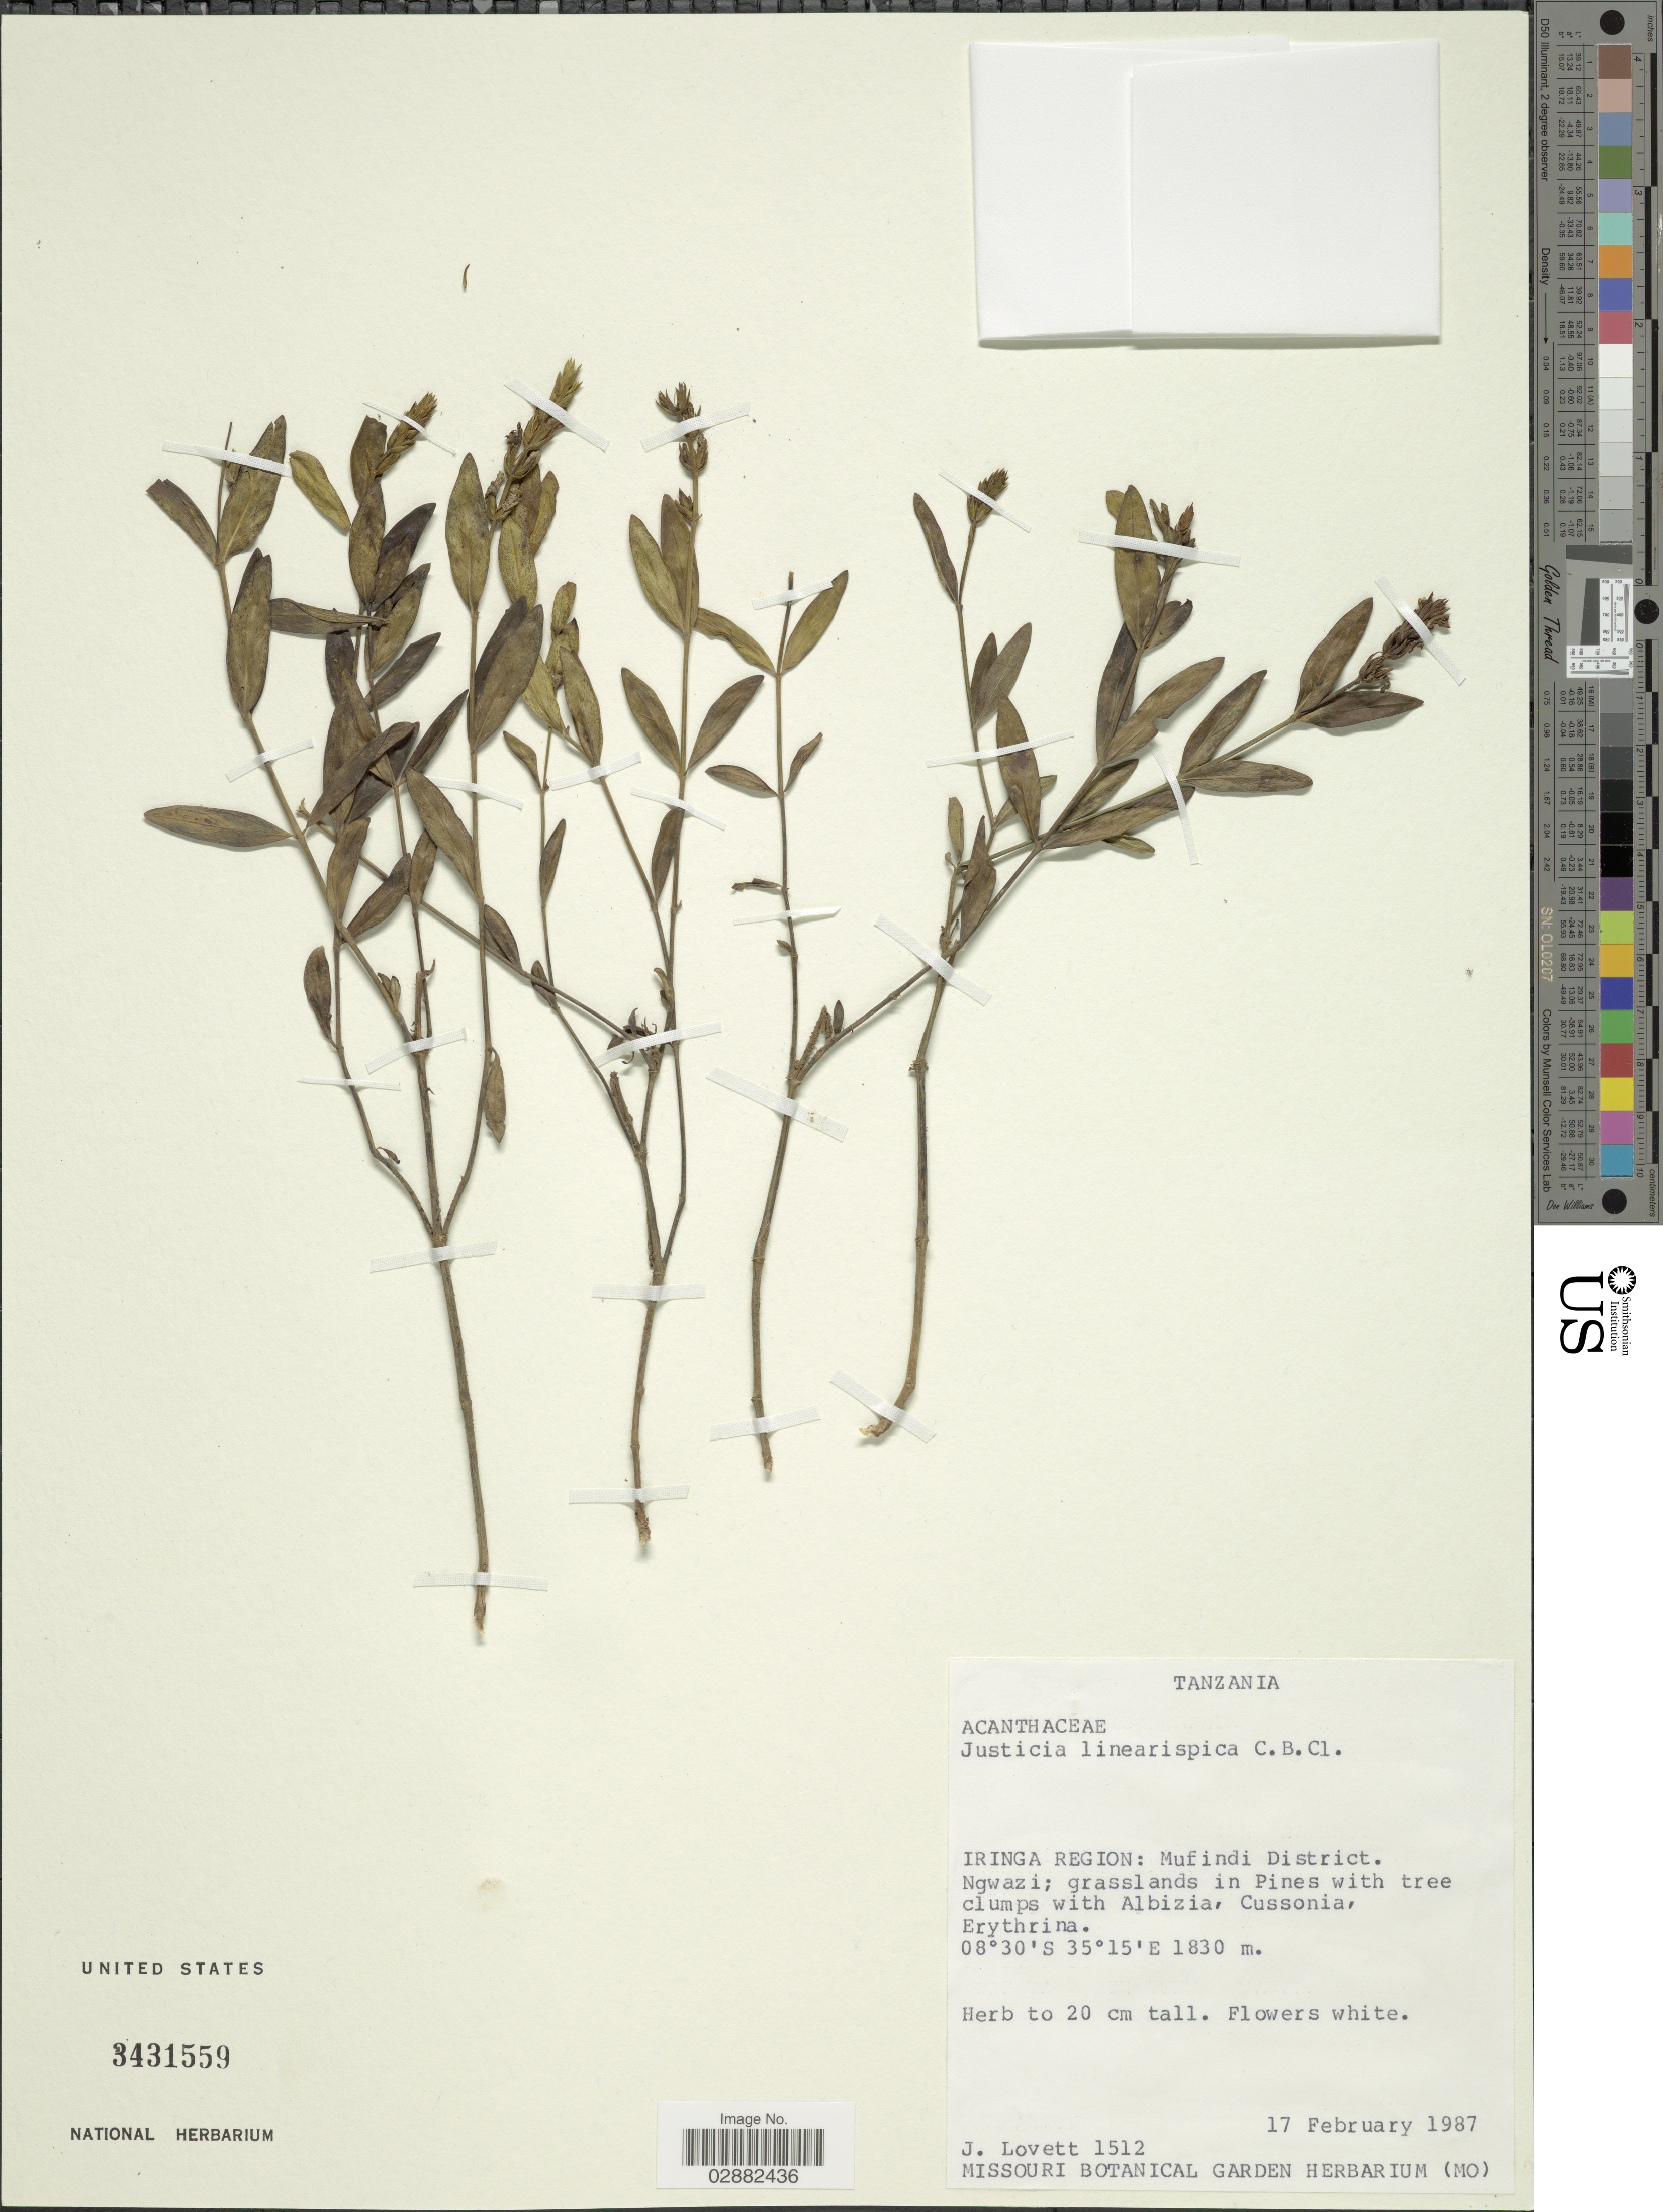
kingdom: Plantae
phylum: Tracheophyta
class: Magnoliopsida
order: Lamiales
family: Acanthaceae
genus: Justicia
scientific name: Justicia linearispica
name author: C.B. Clarke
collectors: J. Lovett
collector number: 1512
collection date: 1987-02-17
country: Tanzania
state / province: Iringa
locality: Iringa Region: Mufindi District. Ngwazi.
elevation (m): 1830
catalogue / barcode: US 3431559